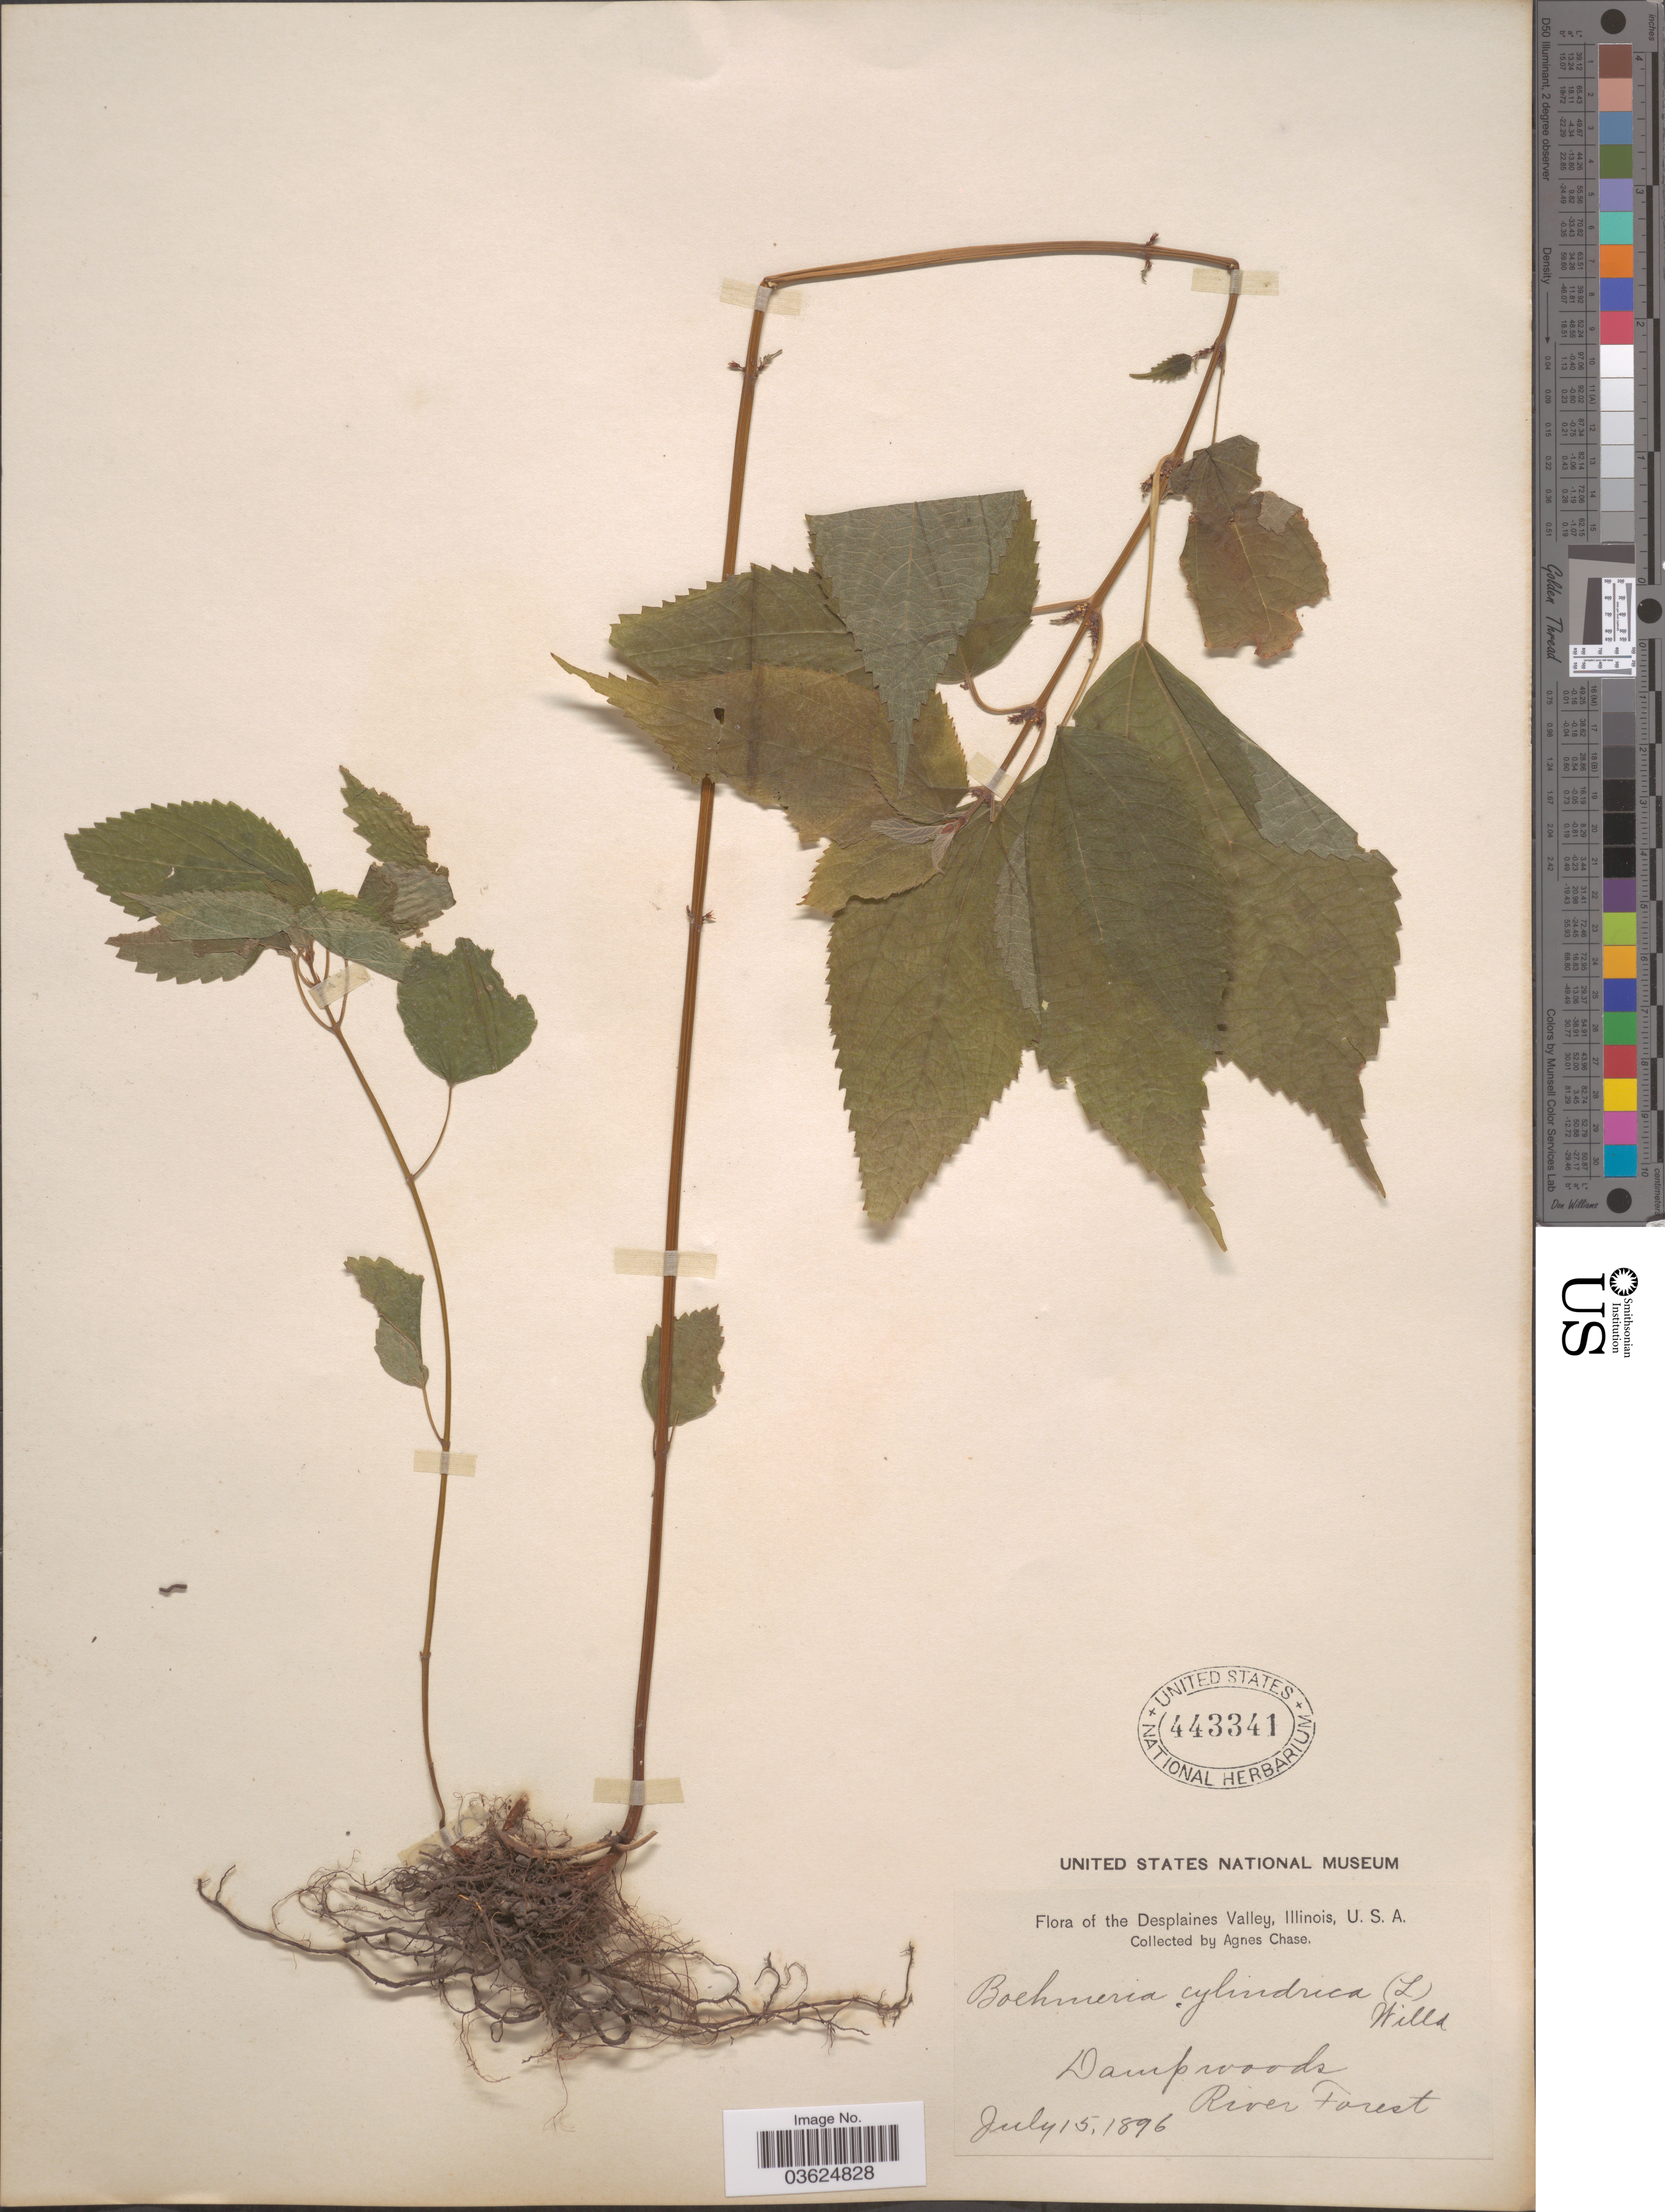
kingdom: Plantae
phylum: Tracheophyta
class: Magnoliopsida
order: Rosales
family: Urticaceae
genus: Boehmeria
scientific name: Boehmeria cylindrica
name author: (L.) Sw.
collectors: A. Chase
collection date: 1896-07-15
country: United States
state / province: Illinois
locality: The Desplaines Valley. River Forest.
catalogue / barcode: US 443341